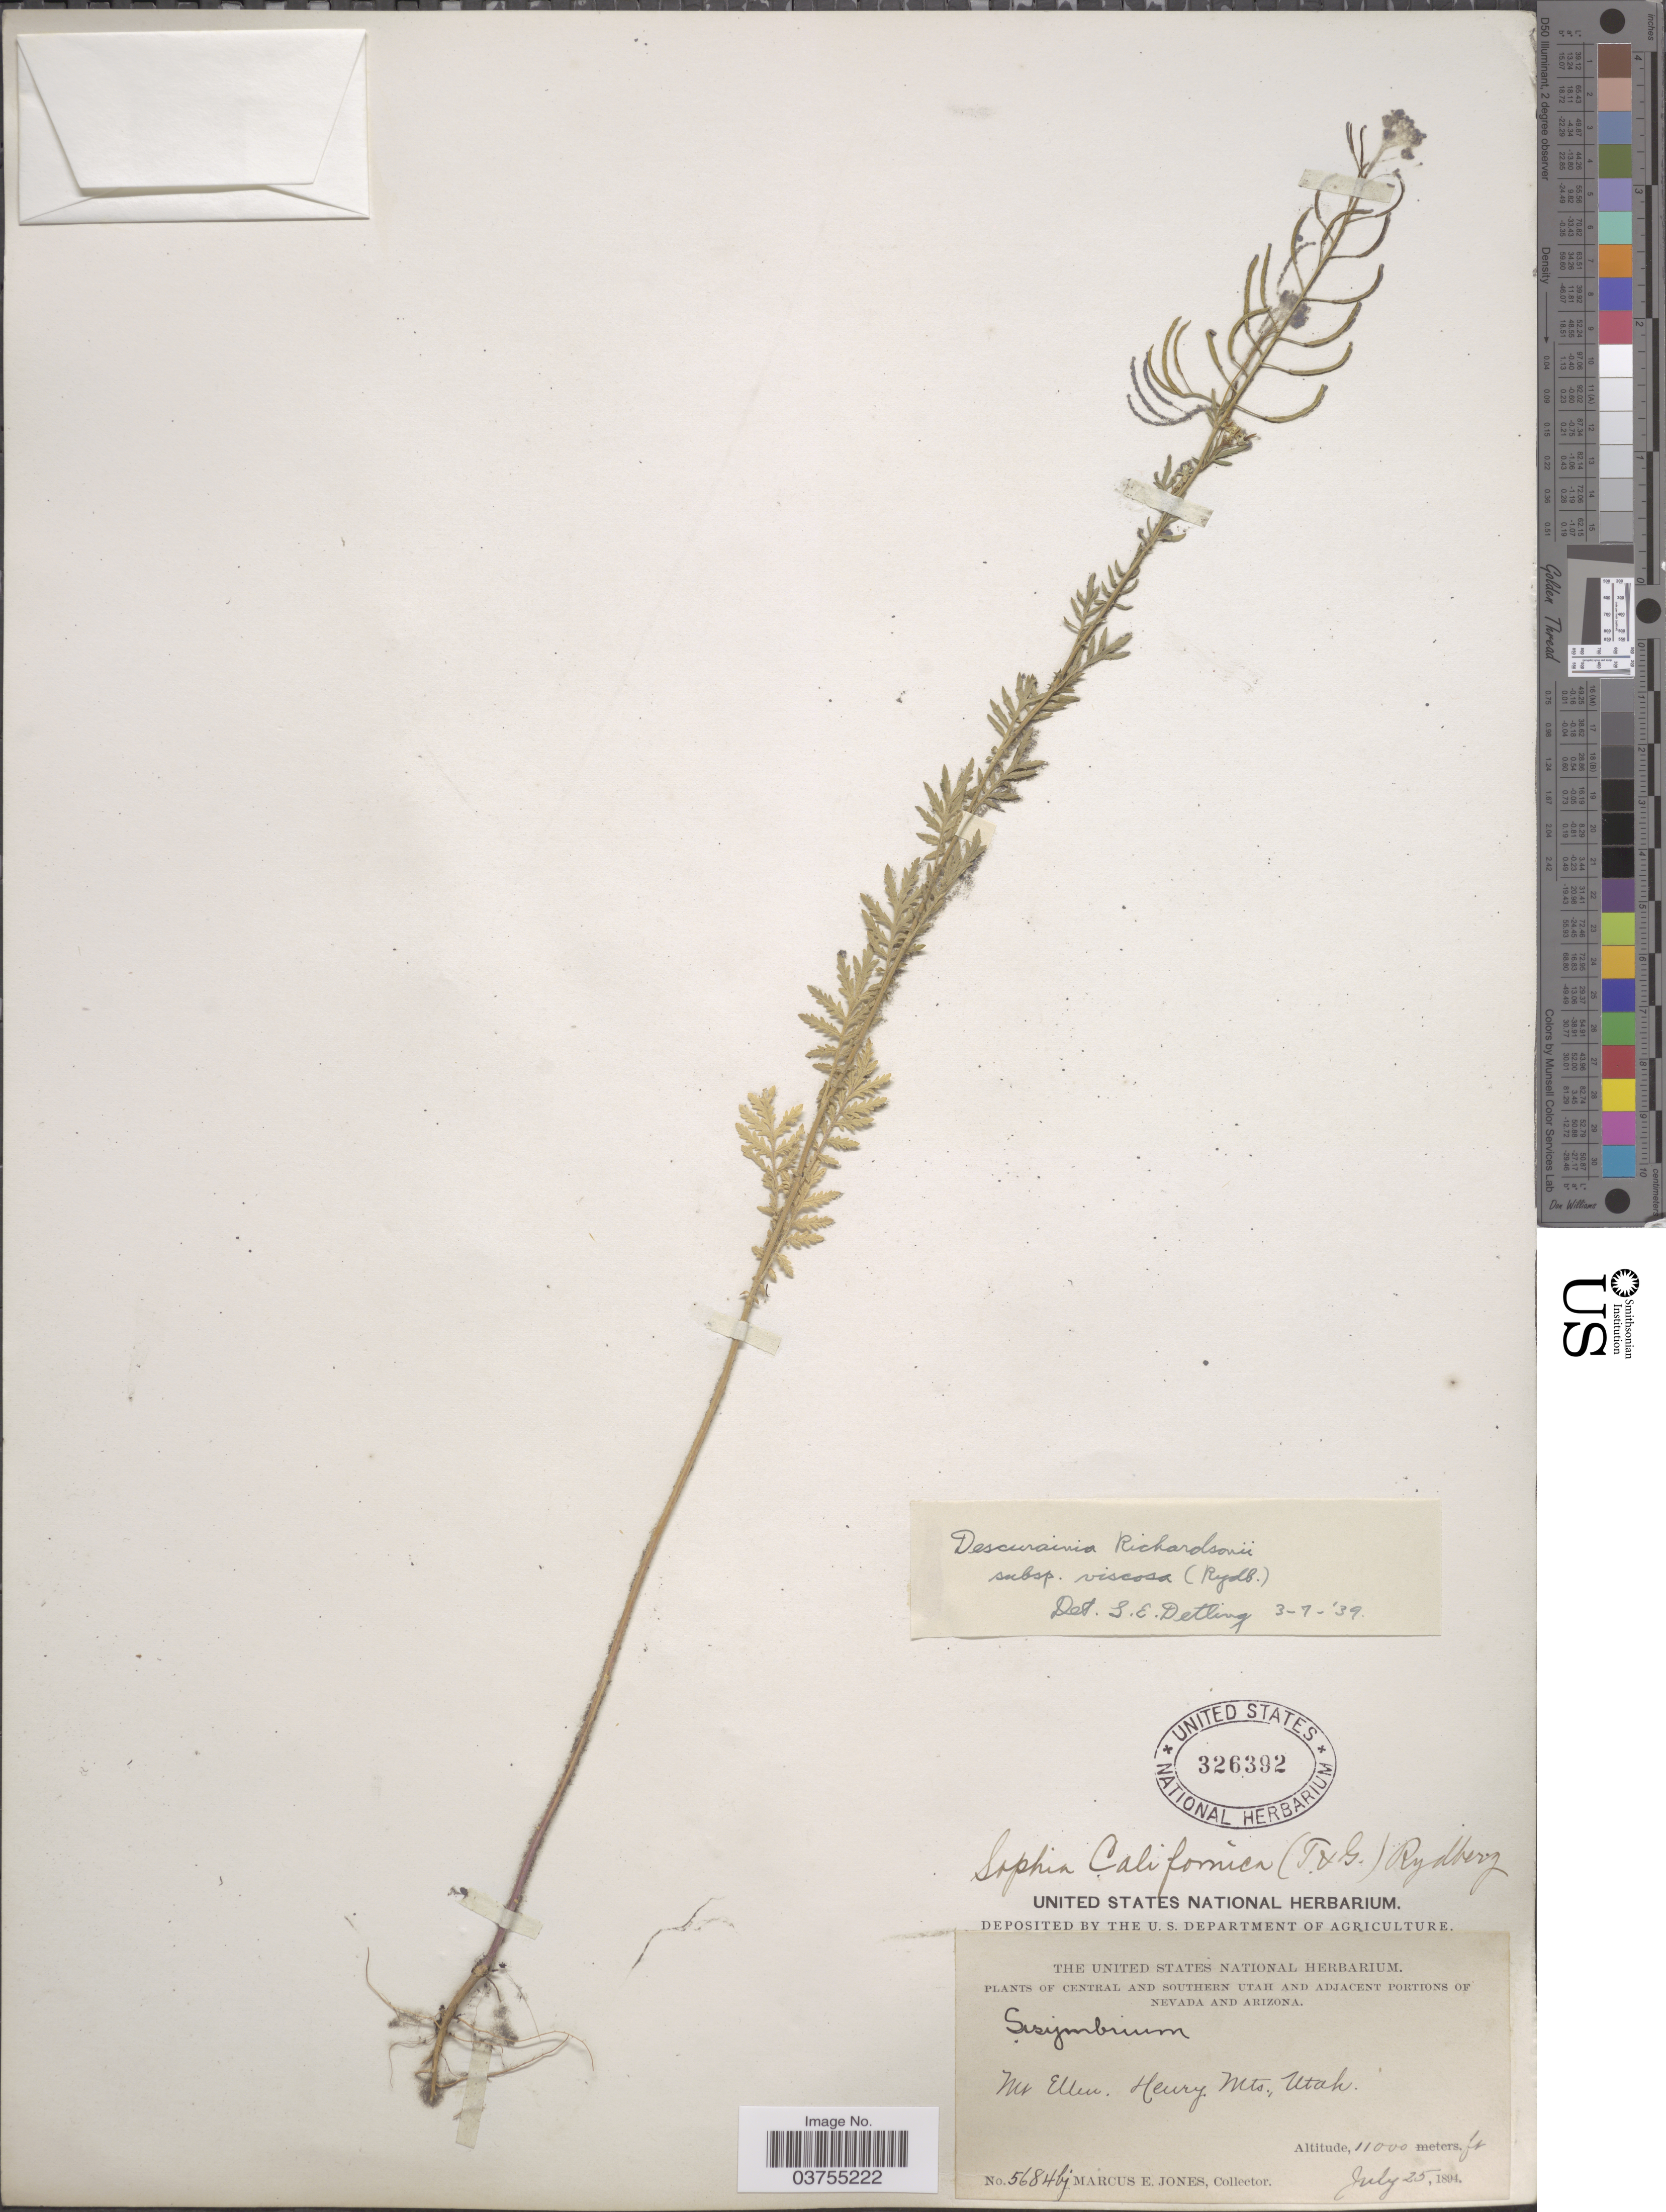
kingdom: Plantae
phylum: Tracheophyta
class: Magnoliopsida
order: Brassicales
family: Brassicaceae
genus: Descurainia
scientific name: Descurainia richardsonii subsp. viscosa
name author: (Rydb.) Detling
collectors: M. E. Jones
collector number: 5684bj*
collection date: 1894-07-25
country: United States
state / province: Utah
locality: Central and Southern Utah. Mt. Ellen. Henry Mts.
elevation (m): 3353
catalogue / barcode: US 326392